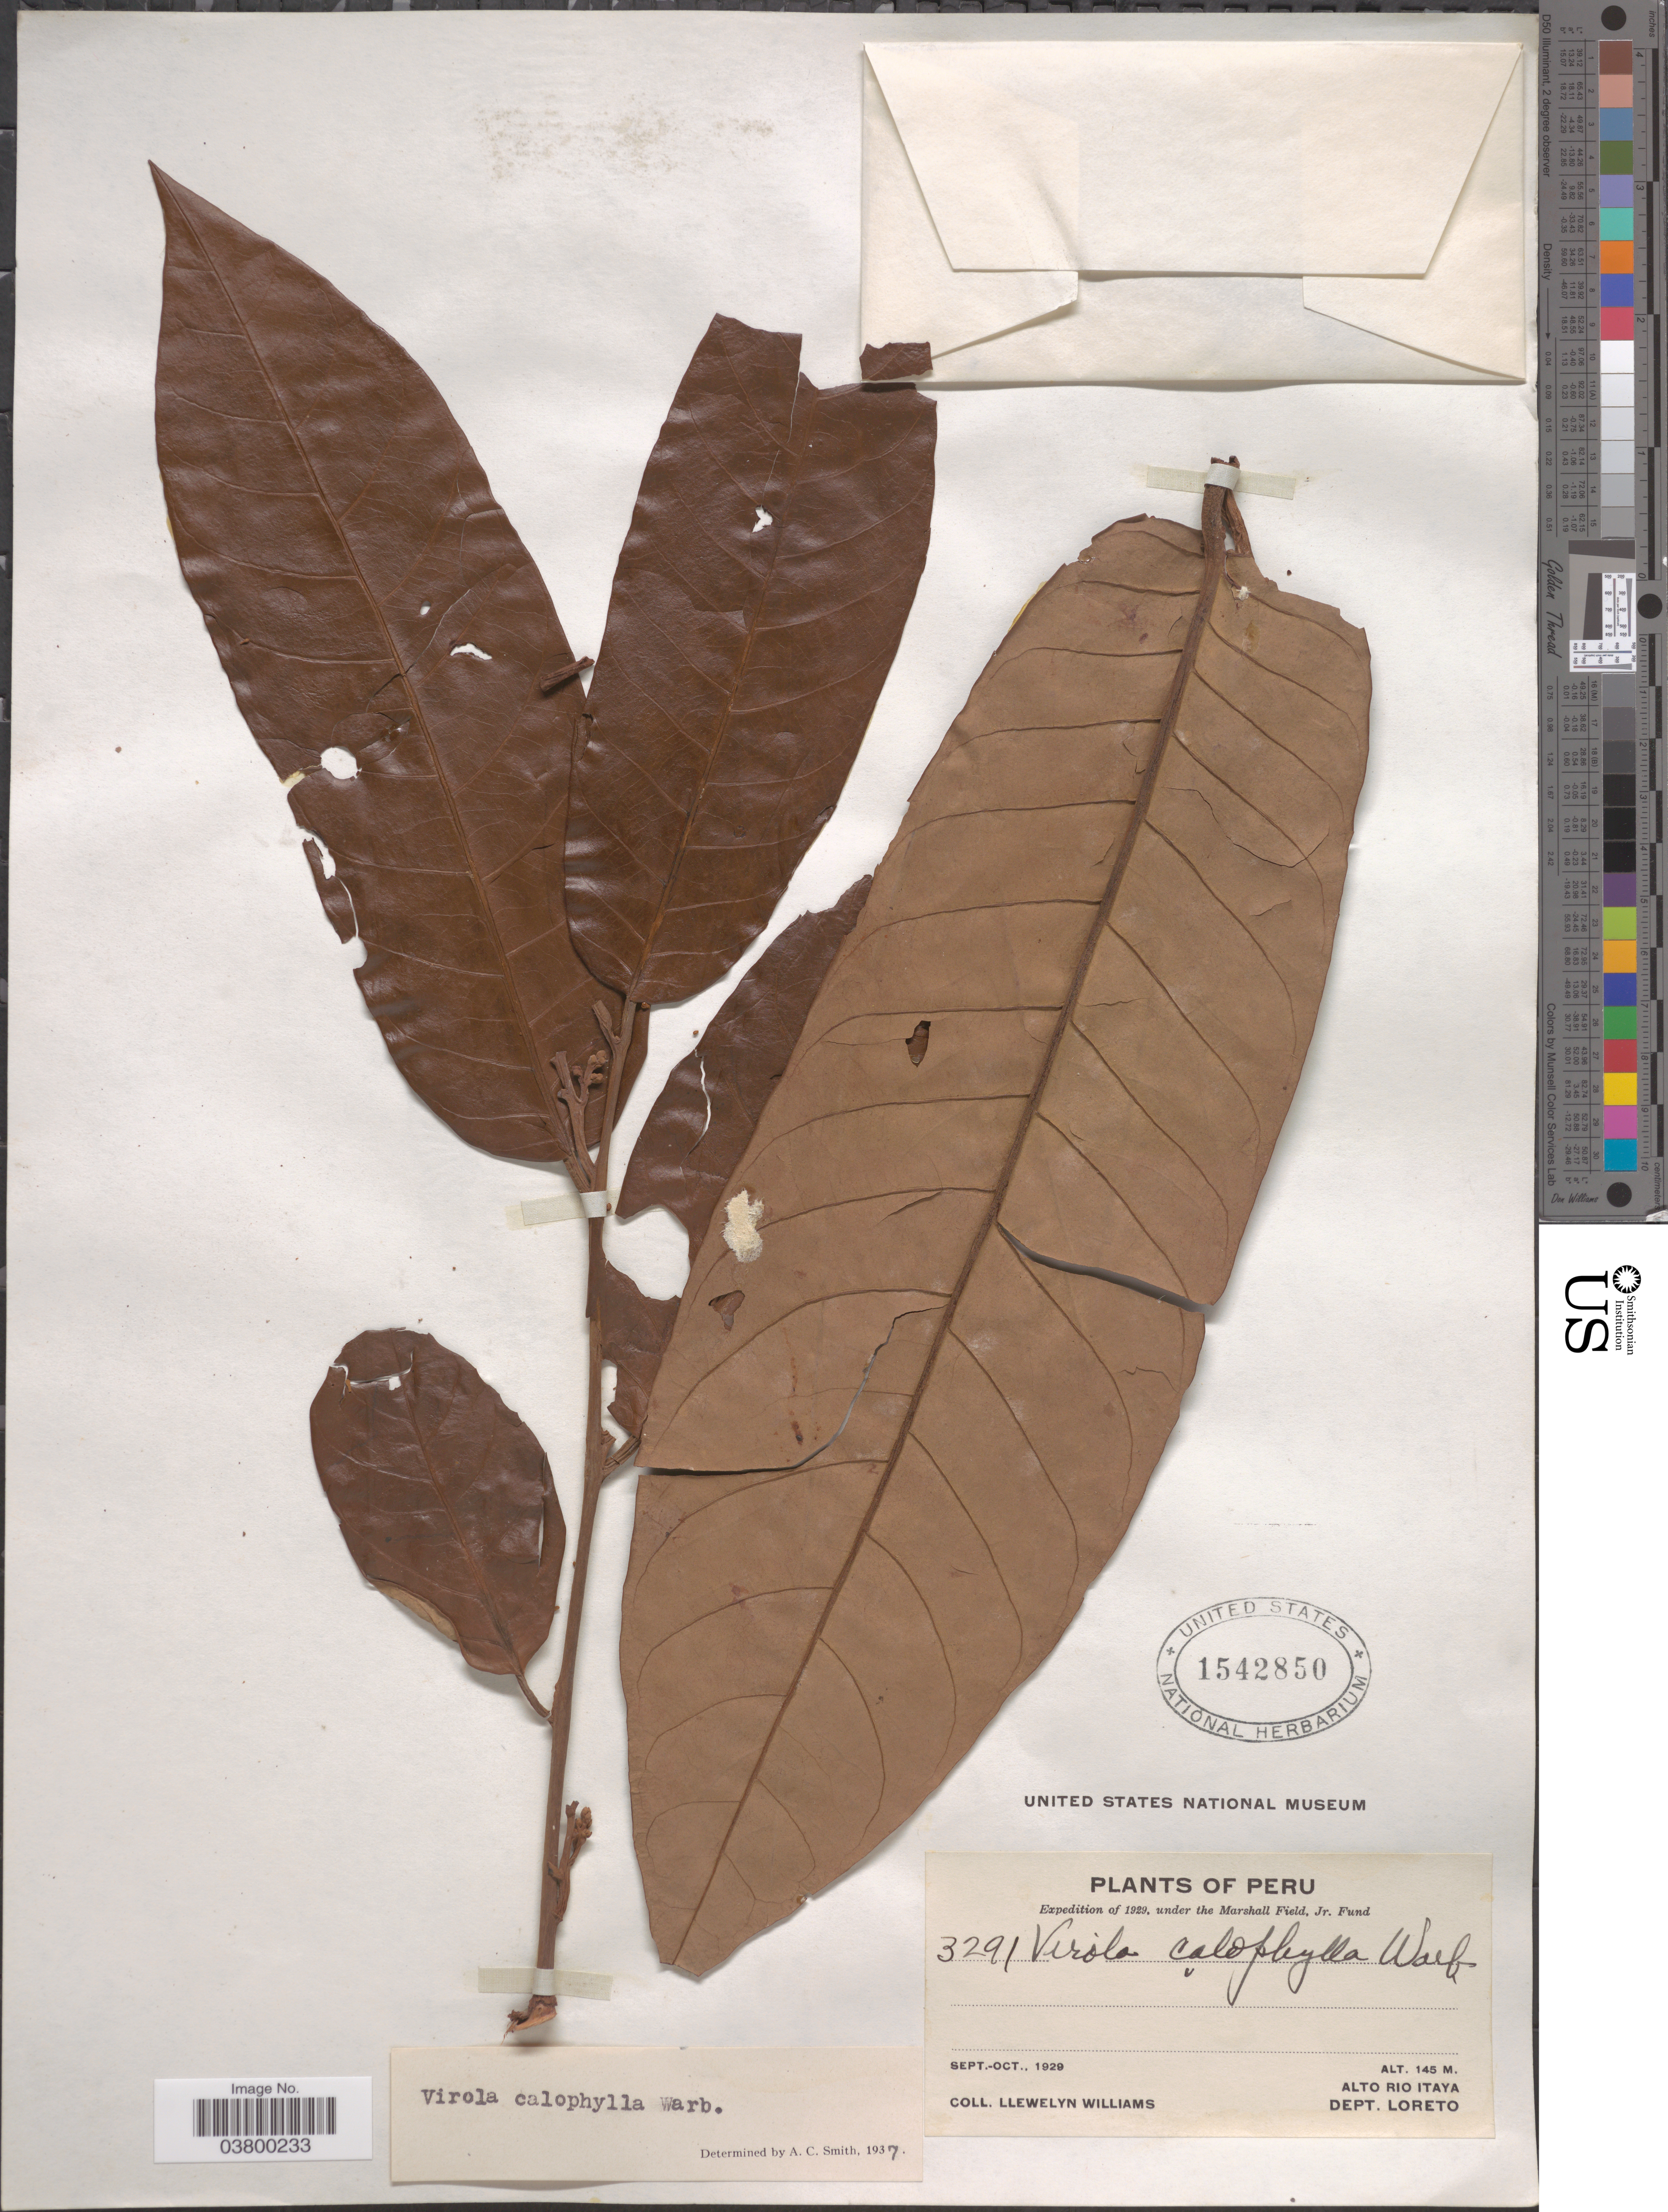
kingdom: Plantae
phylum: Tracheophyta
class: Magnoliopsida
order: Magnoliales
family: Myristicaceae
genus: Virola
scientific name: Virola calophylla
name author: (Spruce) Warb.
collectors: Ll. Williams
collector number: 3291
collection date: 1929-09/1929-10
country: Peru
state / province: Loreto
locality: Alto Rio Itaya. Dept. Loreto.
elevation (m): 145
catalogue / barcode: US 1542850